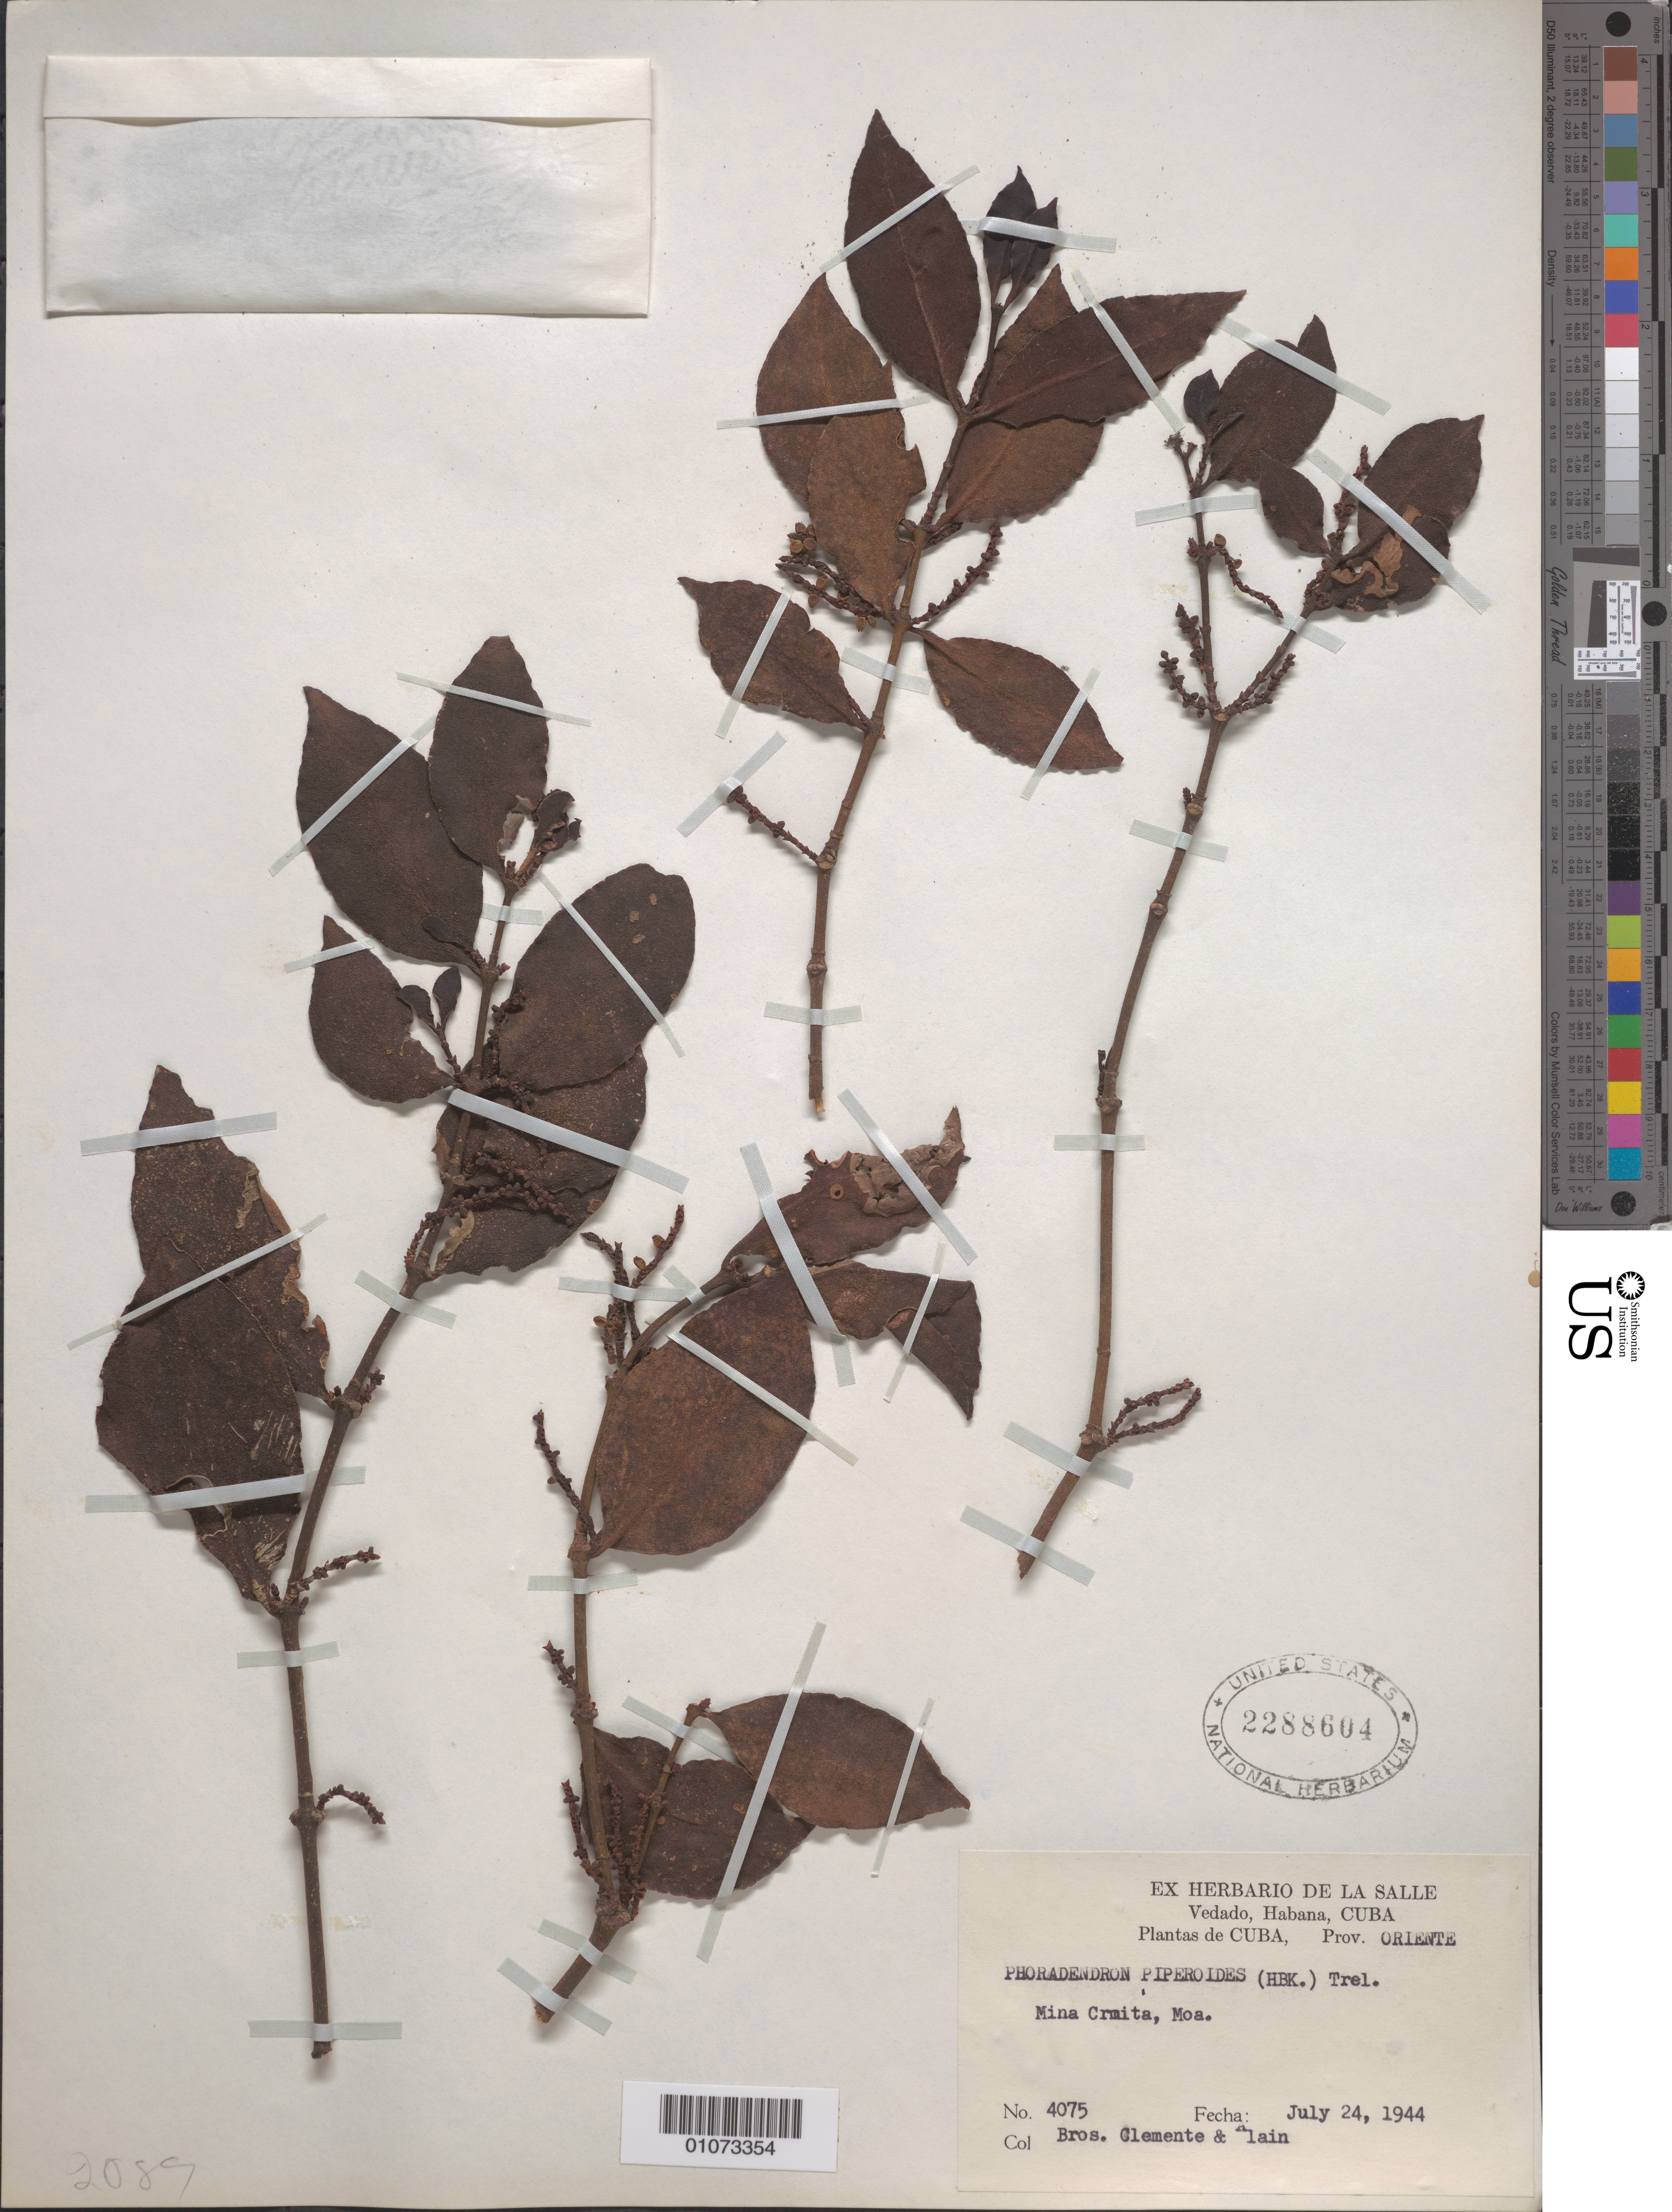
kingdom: Plantae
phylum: Tracheophyta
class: Magnoliopsida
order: Santalales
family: Viscaceae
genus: Phoradendron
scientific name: Phoradendron piperoides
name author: (Kunth) Trel.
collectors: B. Clement & A. H. Liogier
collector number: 4075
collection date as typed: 24 Jul 1944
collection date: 1944-07-24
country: Cuba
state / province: Holguín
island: Cuba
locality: Mina Croita, Moa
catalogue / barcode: US 2288604